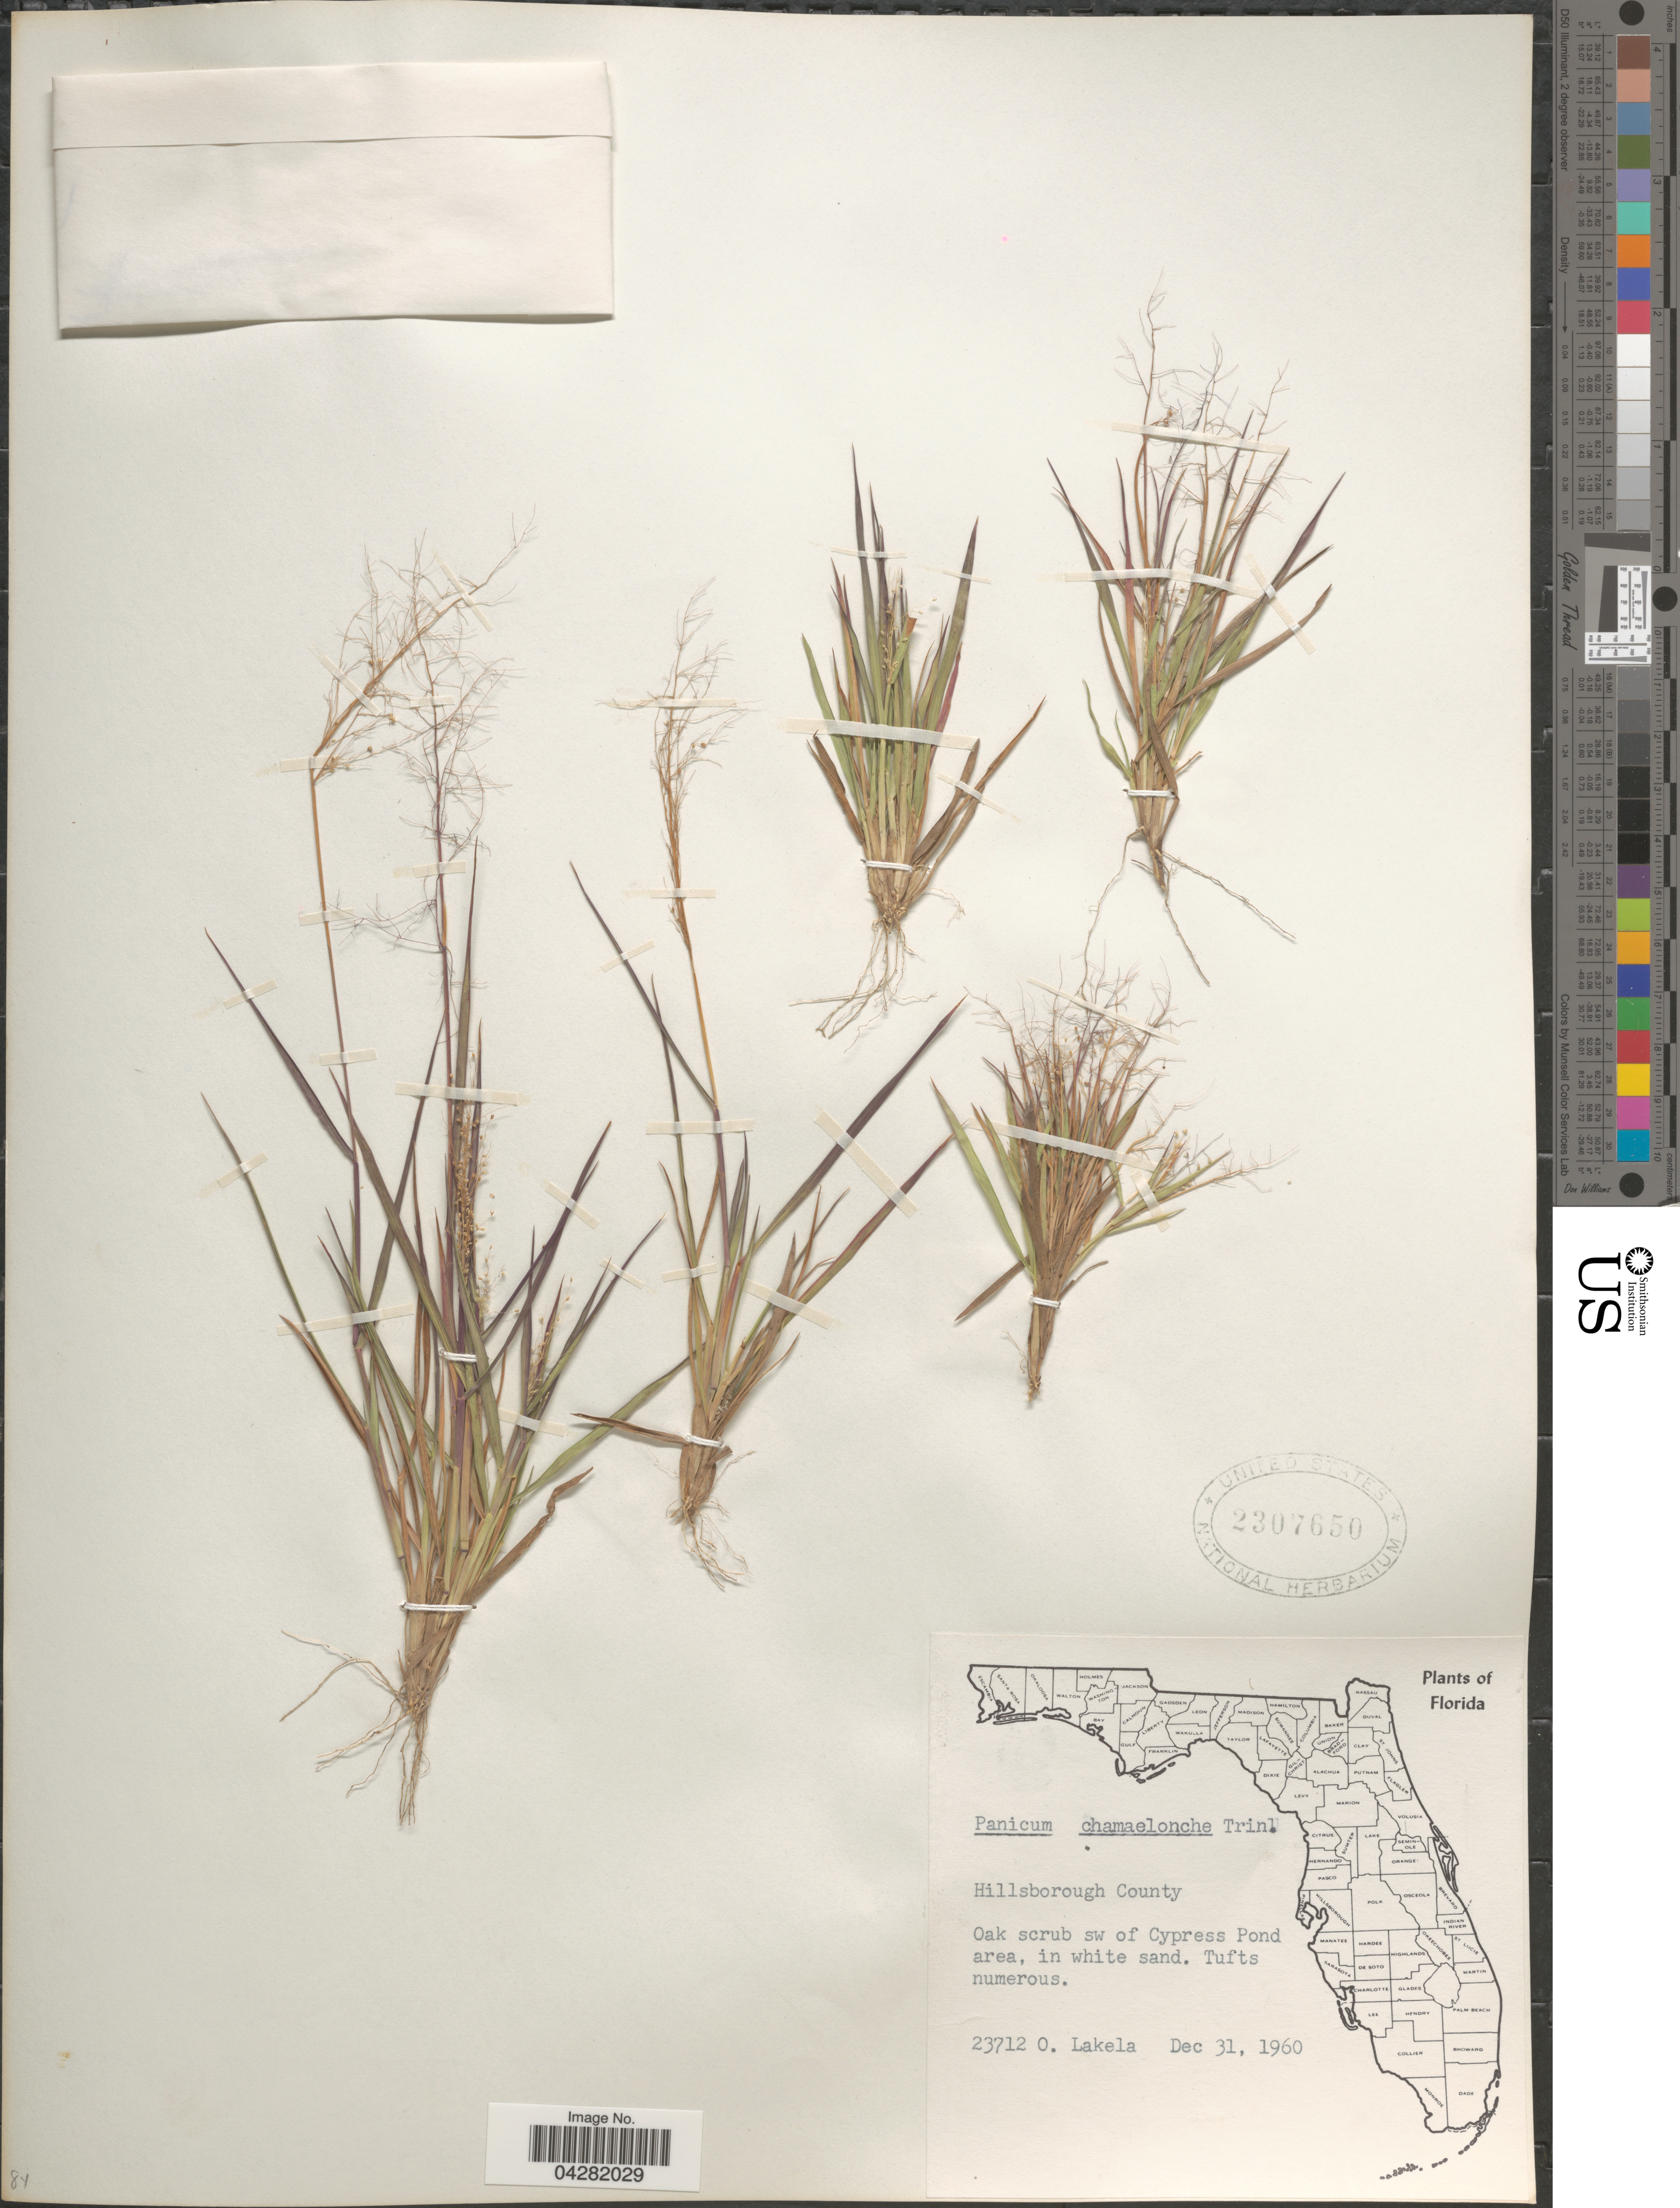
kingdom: Plantae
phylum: Tracheophyta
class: Liliopsida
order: Poales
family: Poaceae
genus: Dichanthelium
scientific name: Dichanthelium ensifolium var. ensifolium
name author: (Baldwin ex Elliot) Gould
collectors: O. Lakela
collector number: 23712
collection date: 1960-12-31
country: United States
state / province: Florida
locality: Hillsborough County. Oak scrub sw of Cypress Pond area.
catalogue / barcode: US 2307650